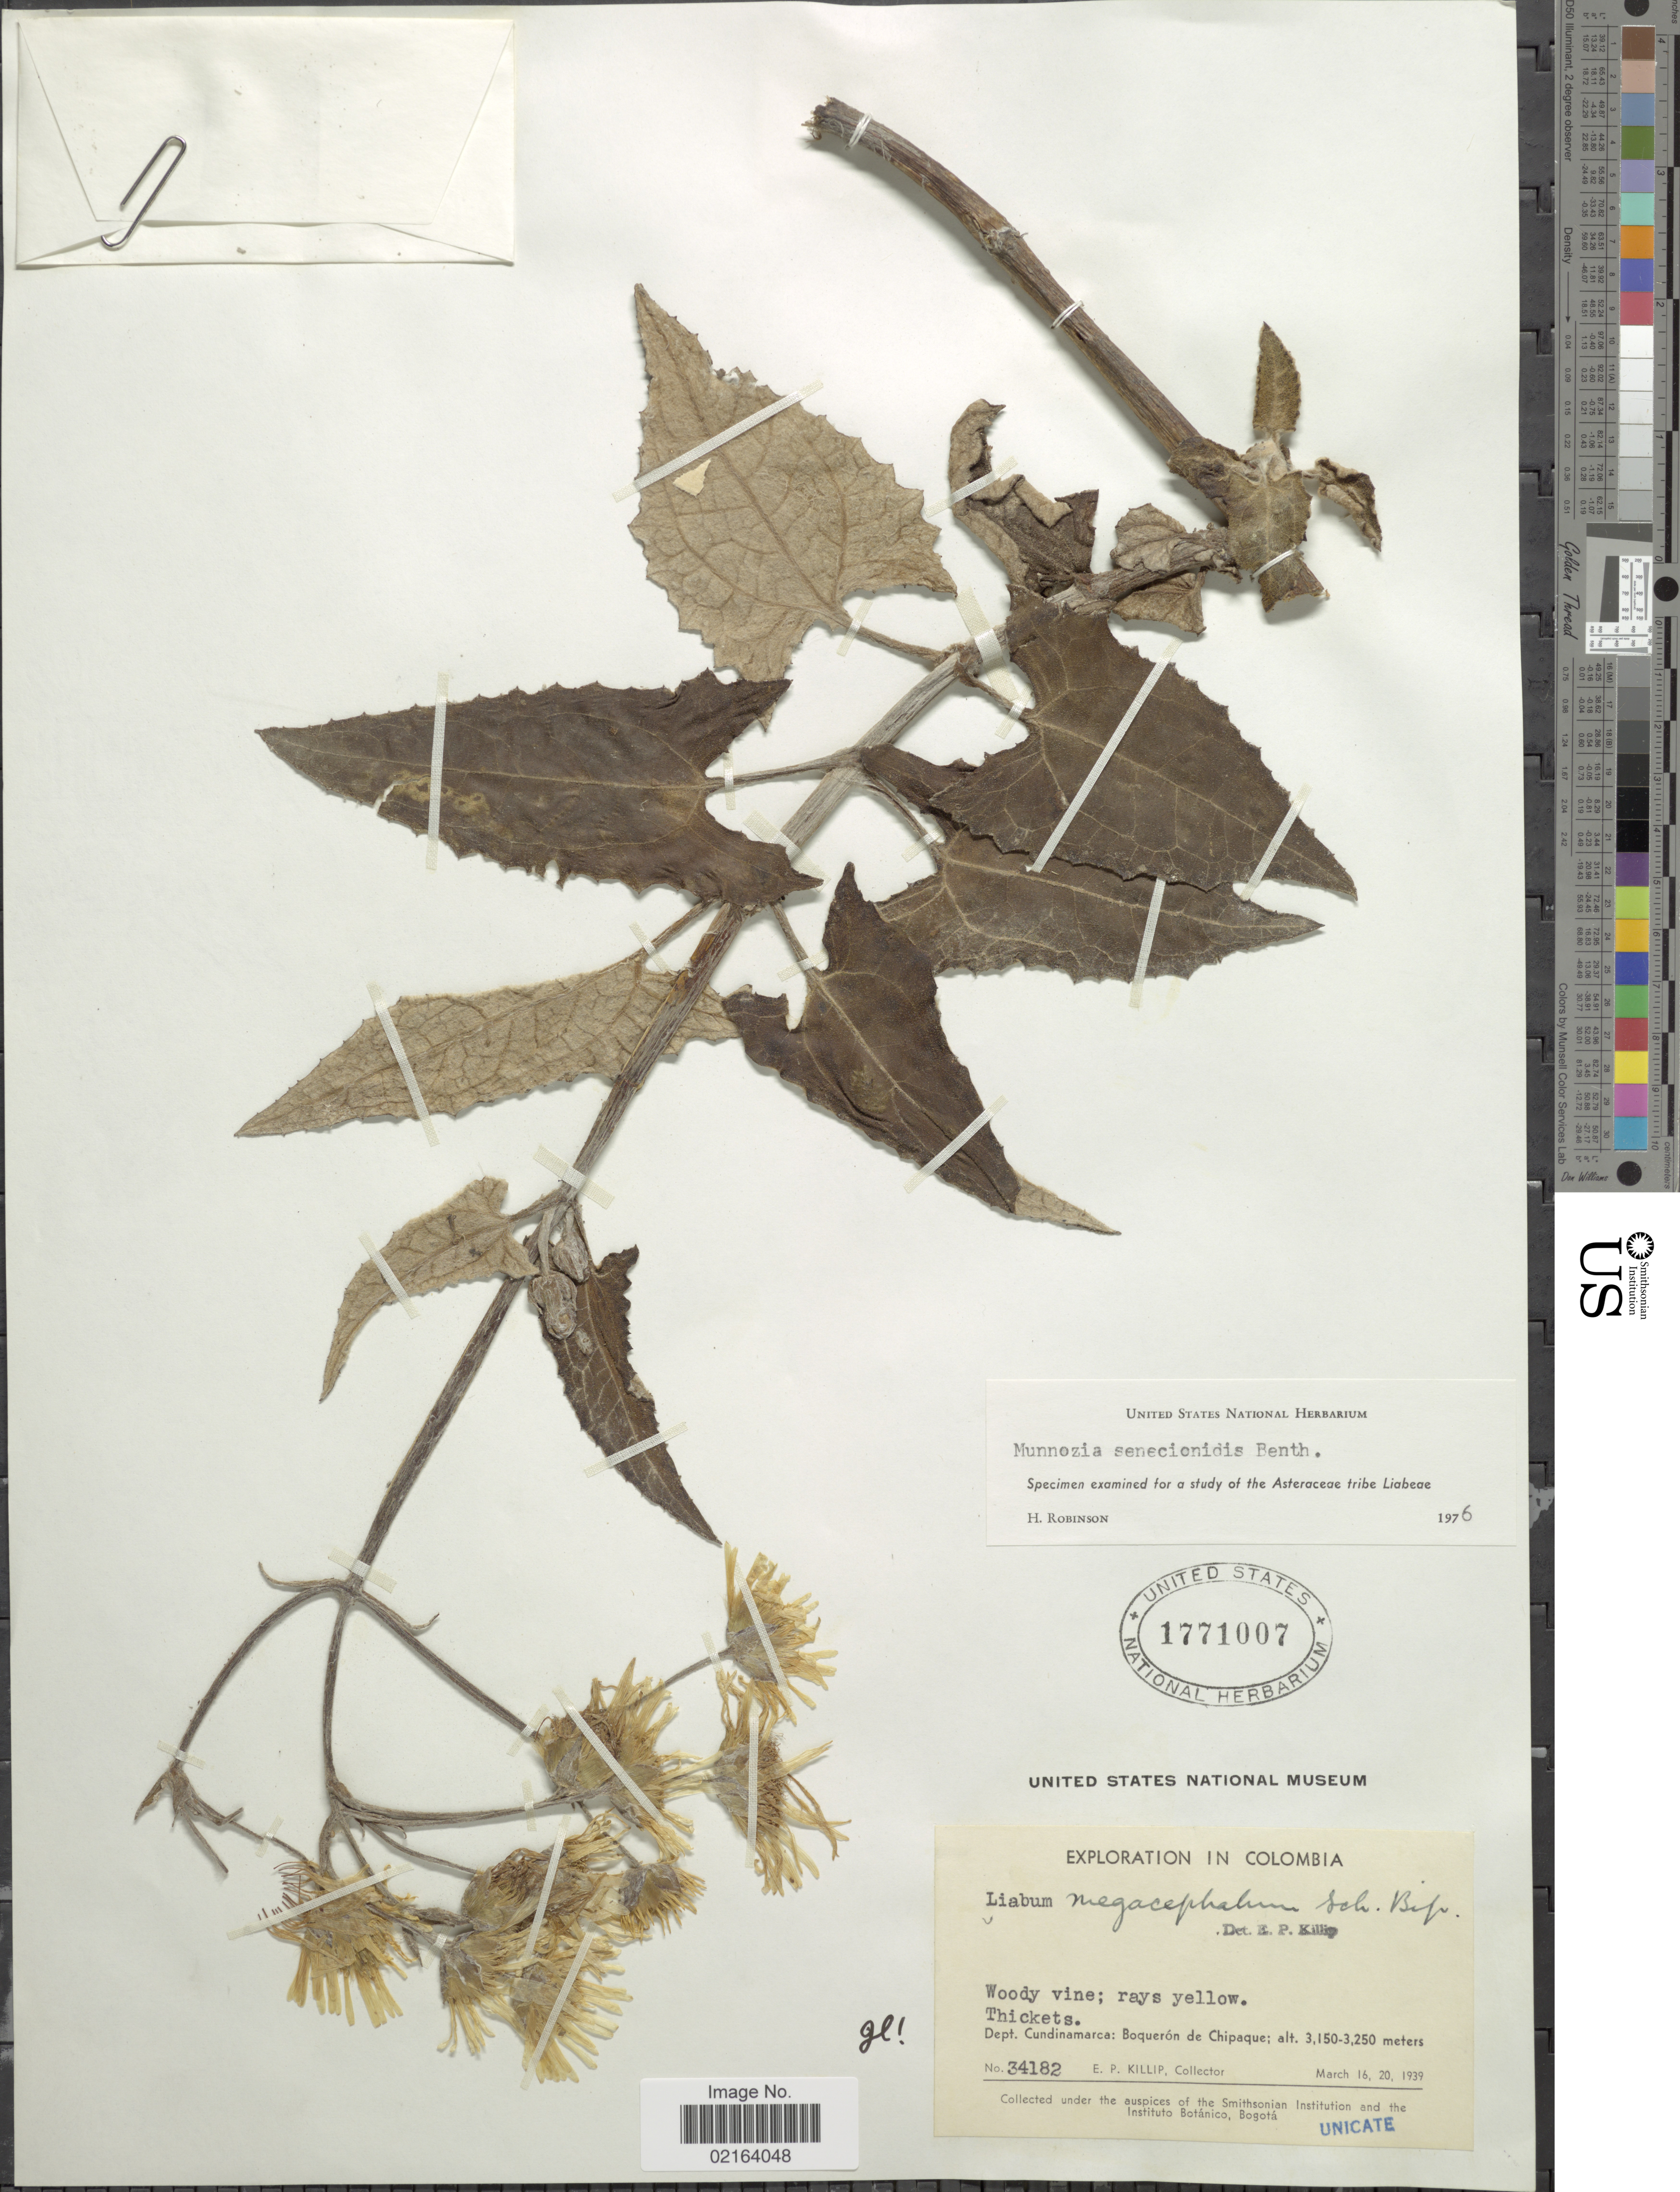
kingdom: Plantae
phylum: Tracheophyta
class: Magnoliopsida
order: Asterales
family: Asteraceae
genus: Munnozia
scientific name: Munnozia senecionidis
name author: Benth.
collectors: E. P. Killip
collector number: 34182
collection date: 1939-03-16/1939-03-20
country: Colombia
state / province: Cundinamarca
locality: Dept. Cundinamarca: Boqueron de Chipaque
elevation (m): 3150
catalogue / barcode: US 1771007